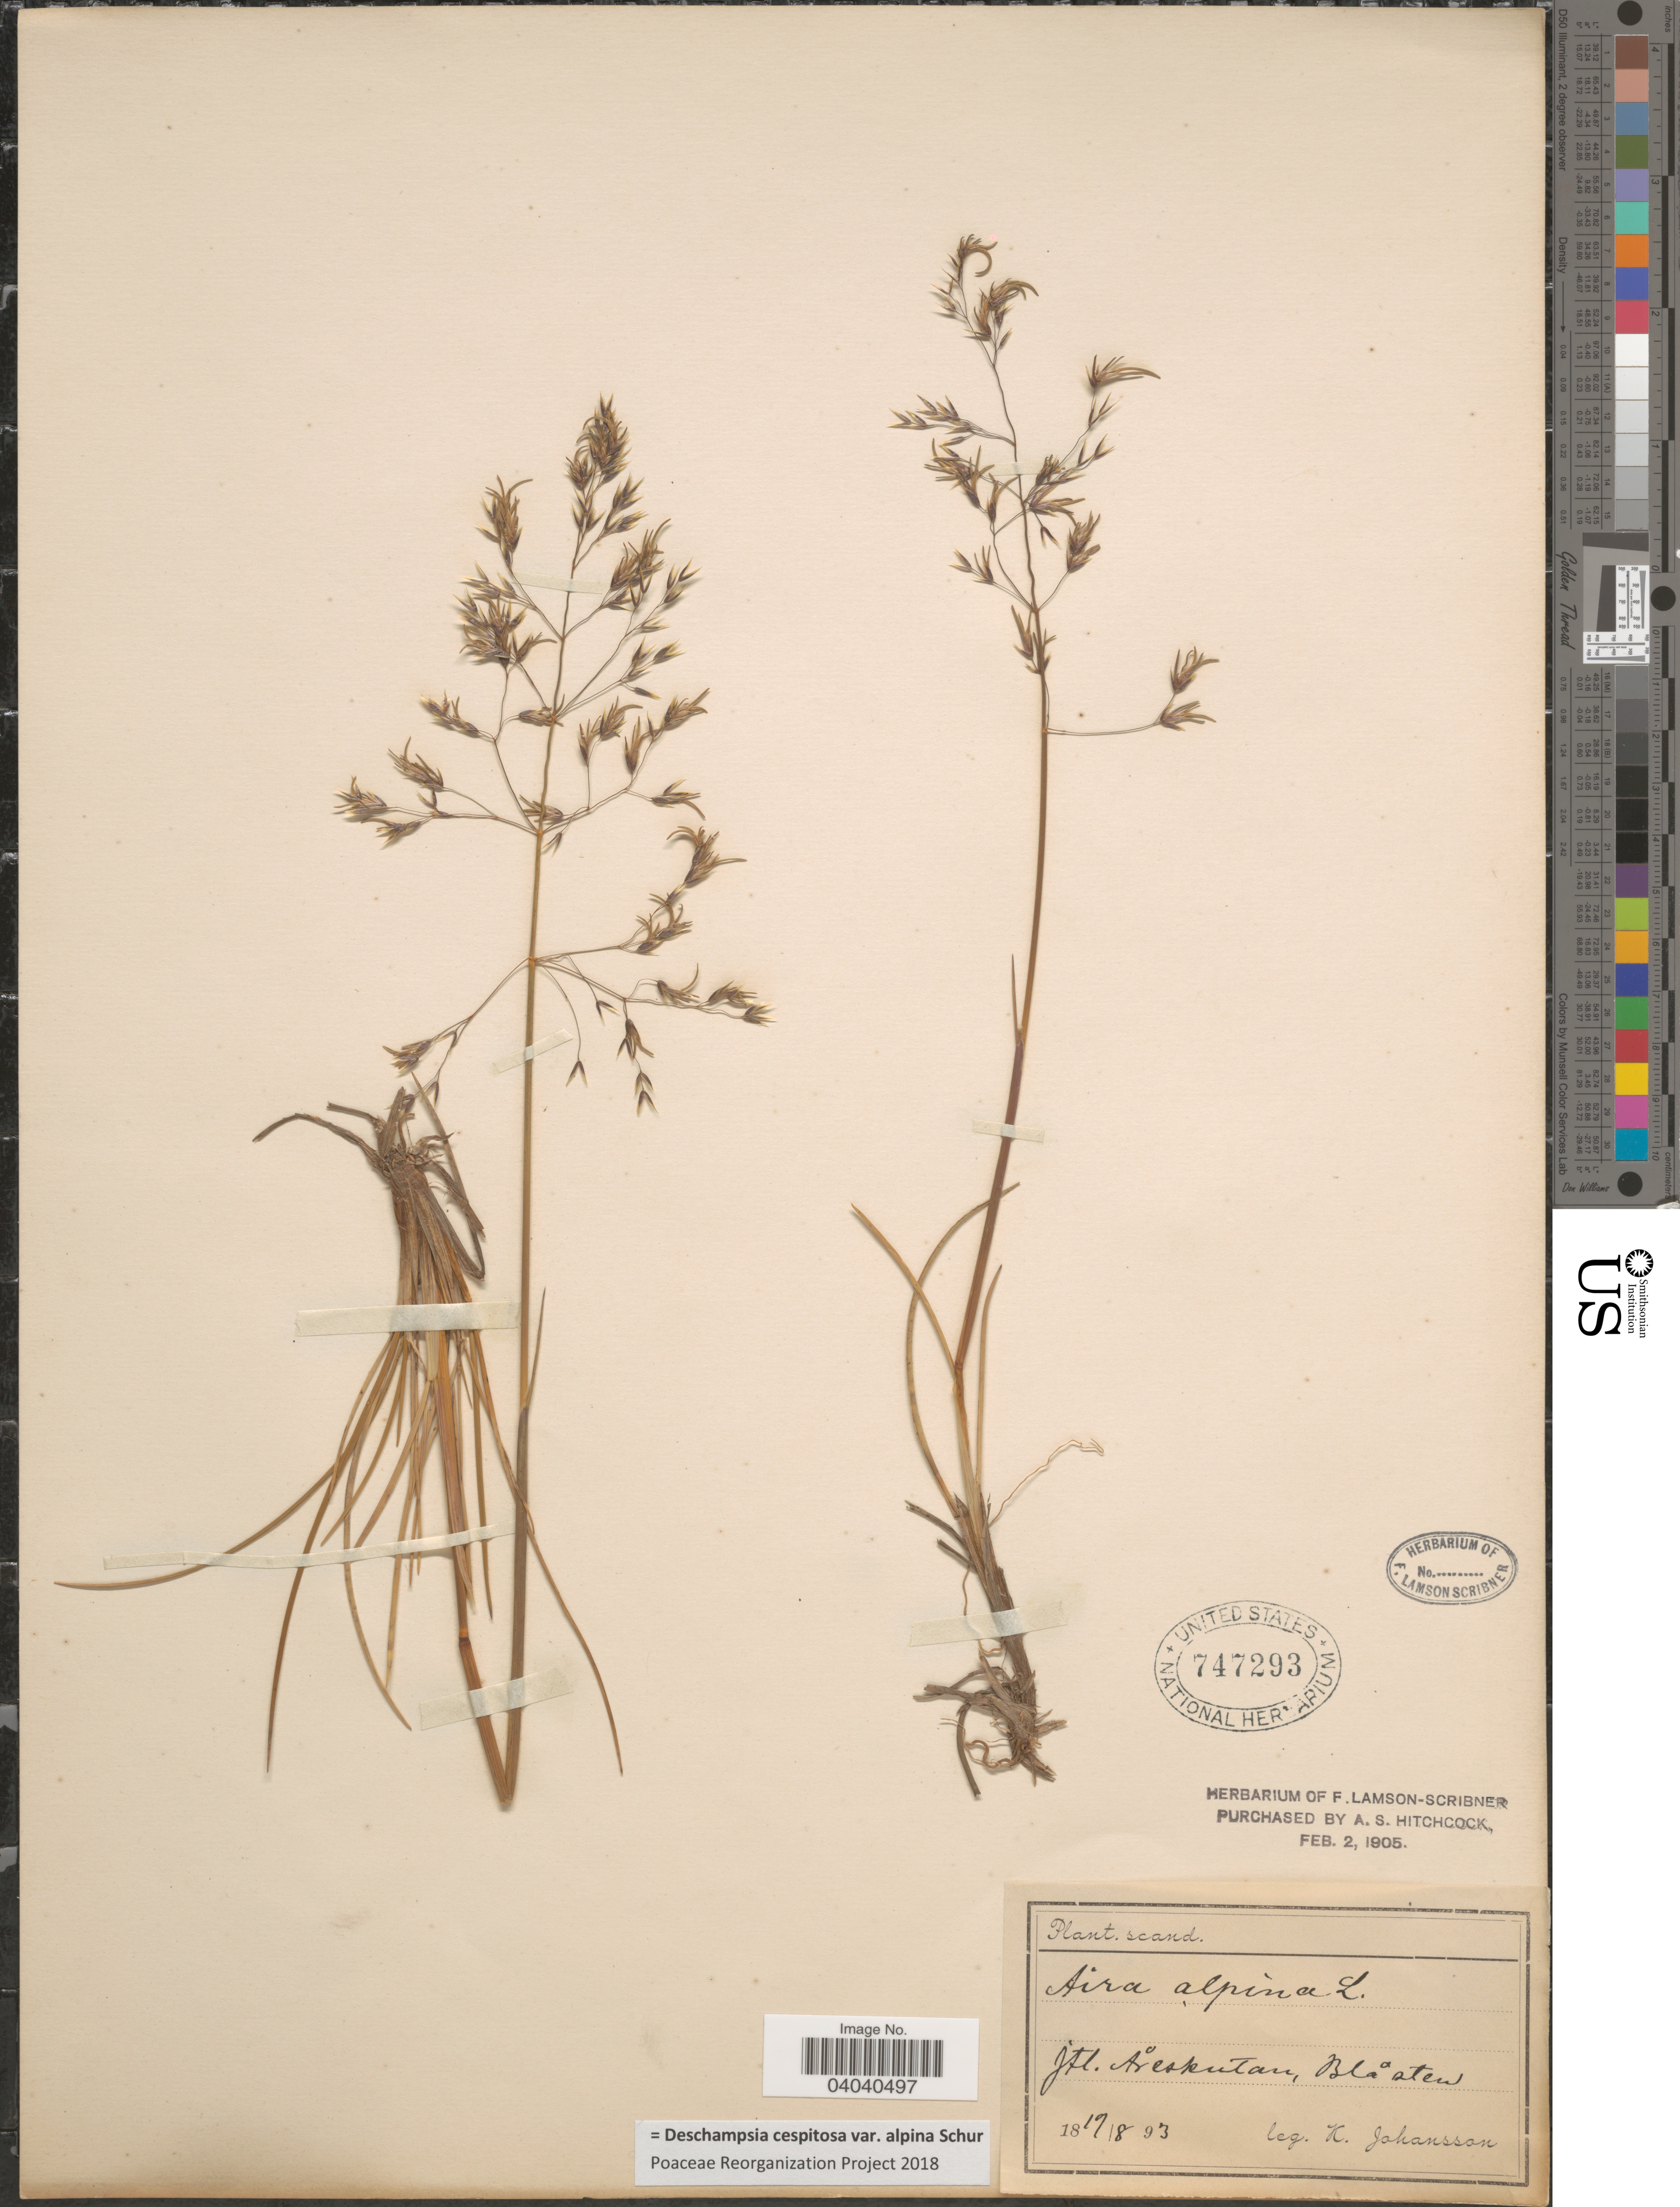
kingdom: Plantae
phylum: Tracheophyta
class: Liliopsida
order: Poales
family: Poaceae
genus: Deschampsia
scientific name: Deschampsia cespitosa var. alpina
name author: Vasey ex W.J. Beal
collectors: Johanson, K.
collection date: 1893-08-17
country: Sweden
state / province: Jämtland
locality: Scand. Jtl. Åreskutan, Blåsten.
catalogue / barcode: US 747293